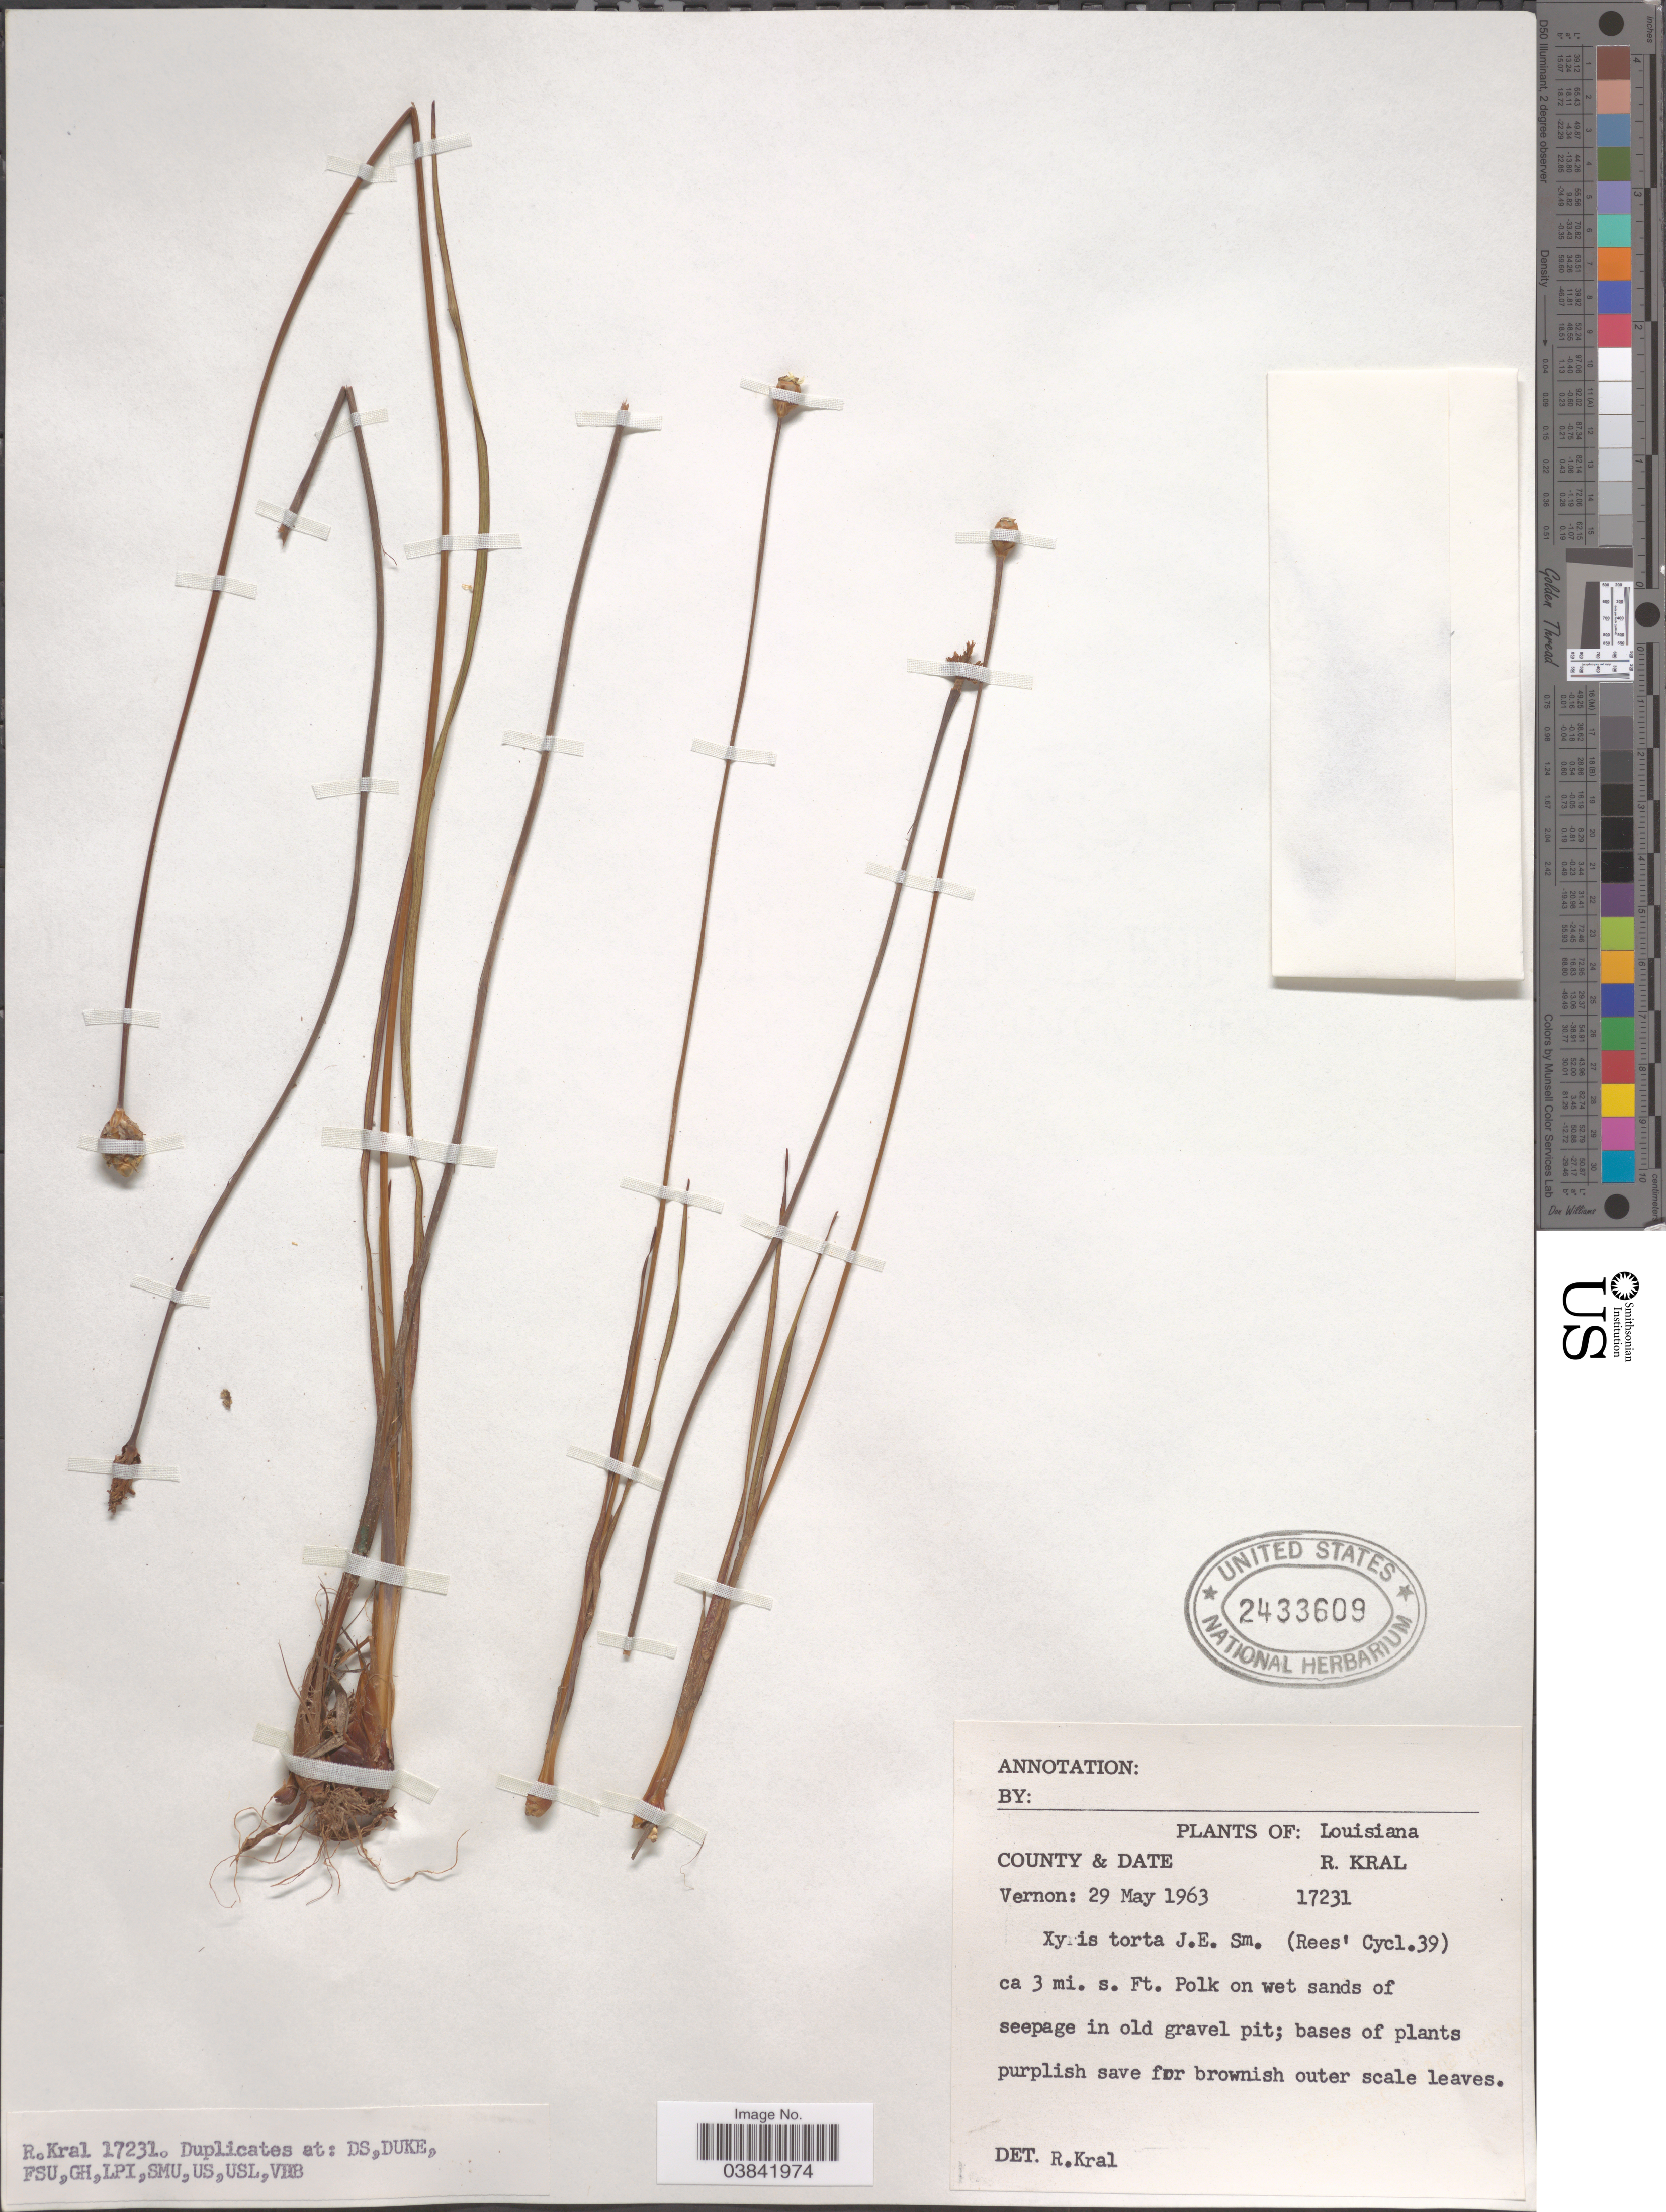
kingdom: Plantae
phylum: Tracheophyta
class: Liliopsida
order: Poales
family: Xyridaceae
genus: Xyris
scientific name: Xyris torta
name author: Sm.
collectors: R. Kral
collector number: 17231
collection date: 1963-05-29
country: United States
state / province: Louisiana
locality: County Vernon: ca 3 mi. s. Ft. Polk on wet sands of seepage in old gravel pit.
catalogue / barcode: US 2433609